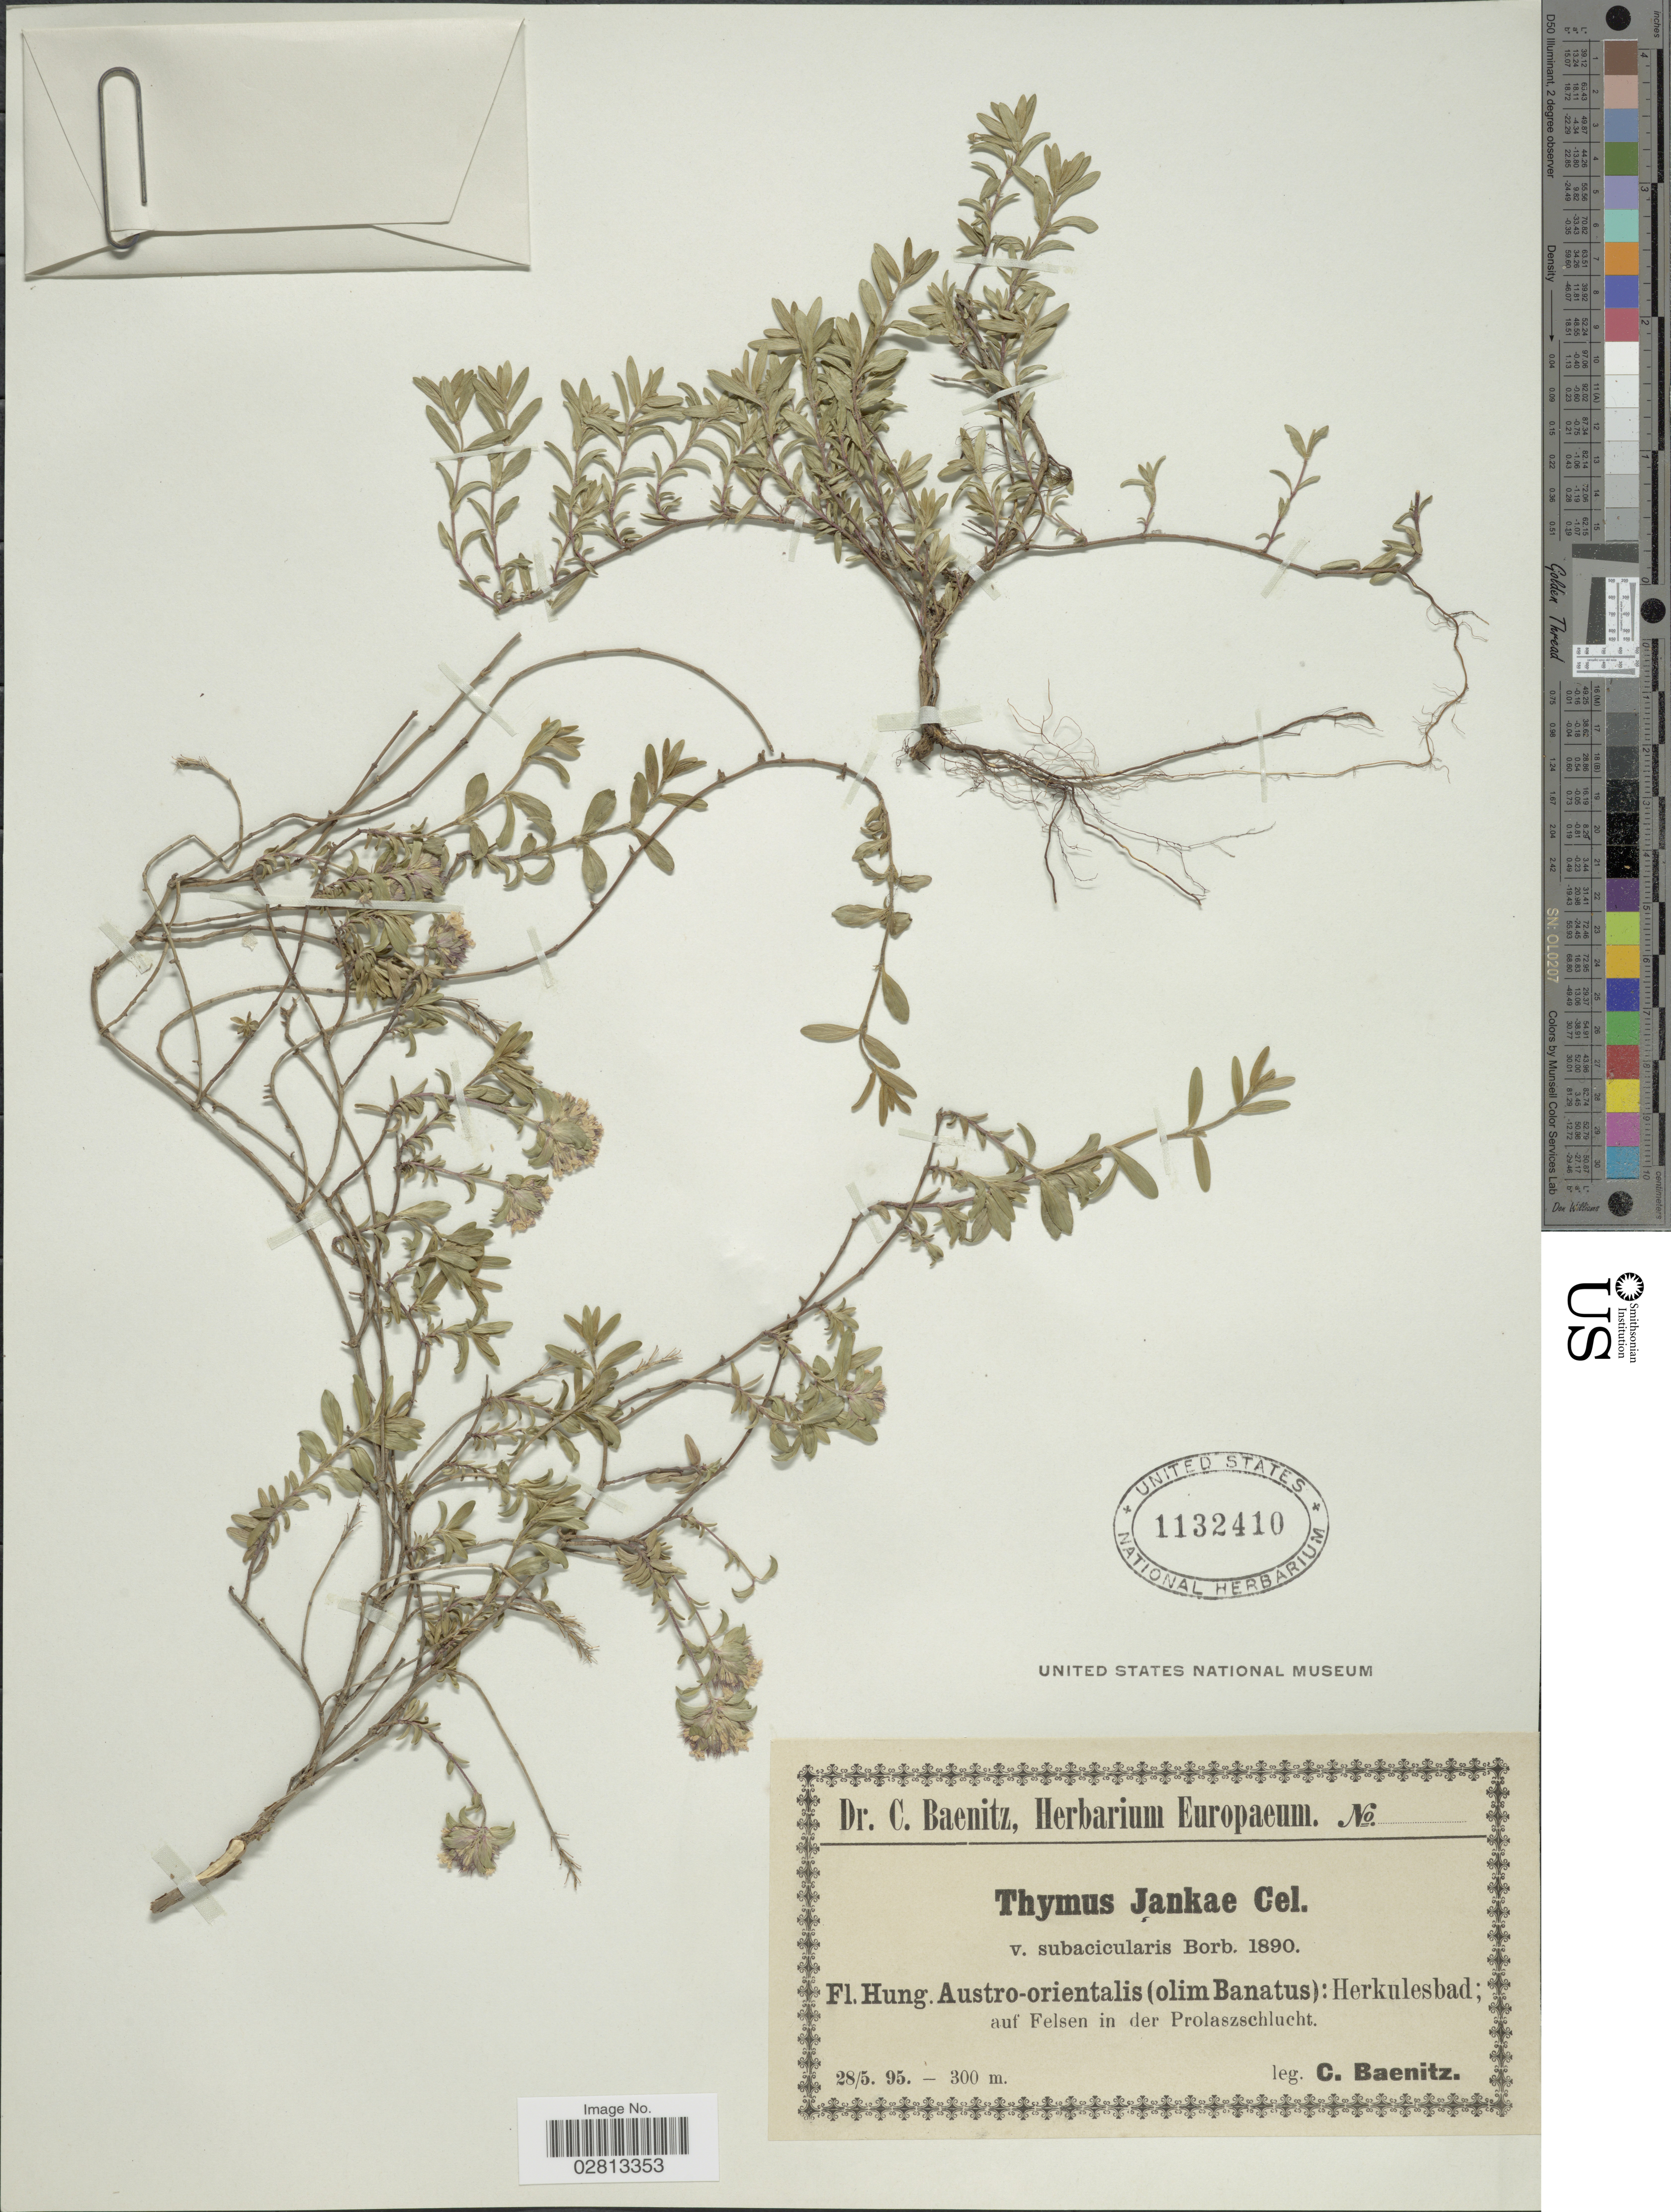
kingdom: Plantae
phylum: Tracheophyta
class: Magnoliopsida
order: Lamiales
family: Lamiaceae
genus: Thymus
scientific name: Thymus jankae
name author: Čelak.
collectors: C. G. Baenitz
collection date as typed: Transcribed d/m/y: 28/5/95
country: Hungary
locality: Hung. Austro-orientalis (olim Banatus): Herkulesbad; auf Felsen in der Prolaszschlucht.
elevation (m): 300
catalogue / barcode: US 1132410